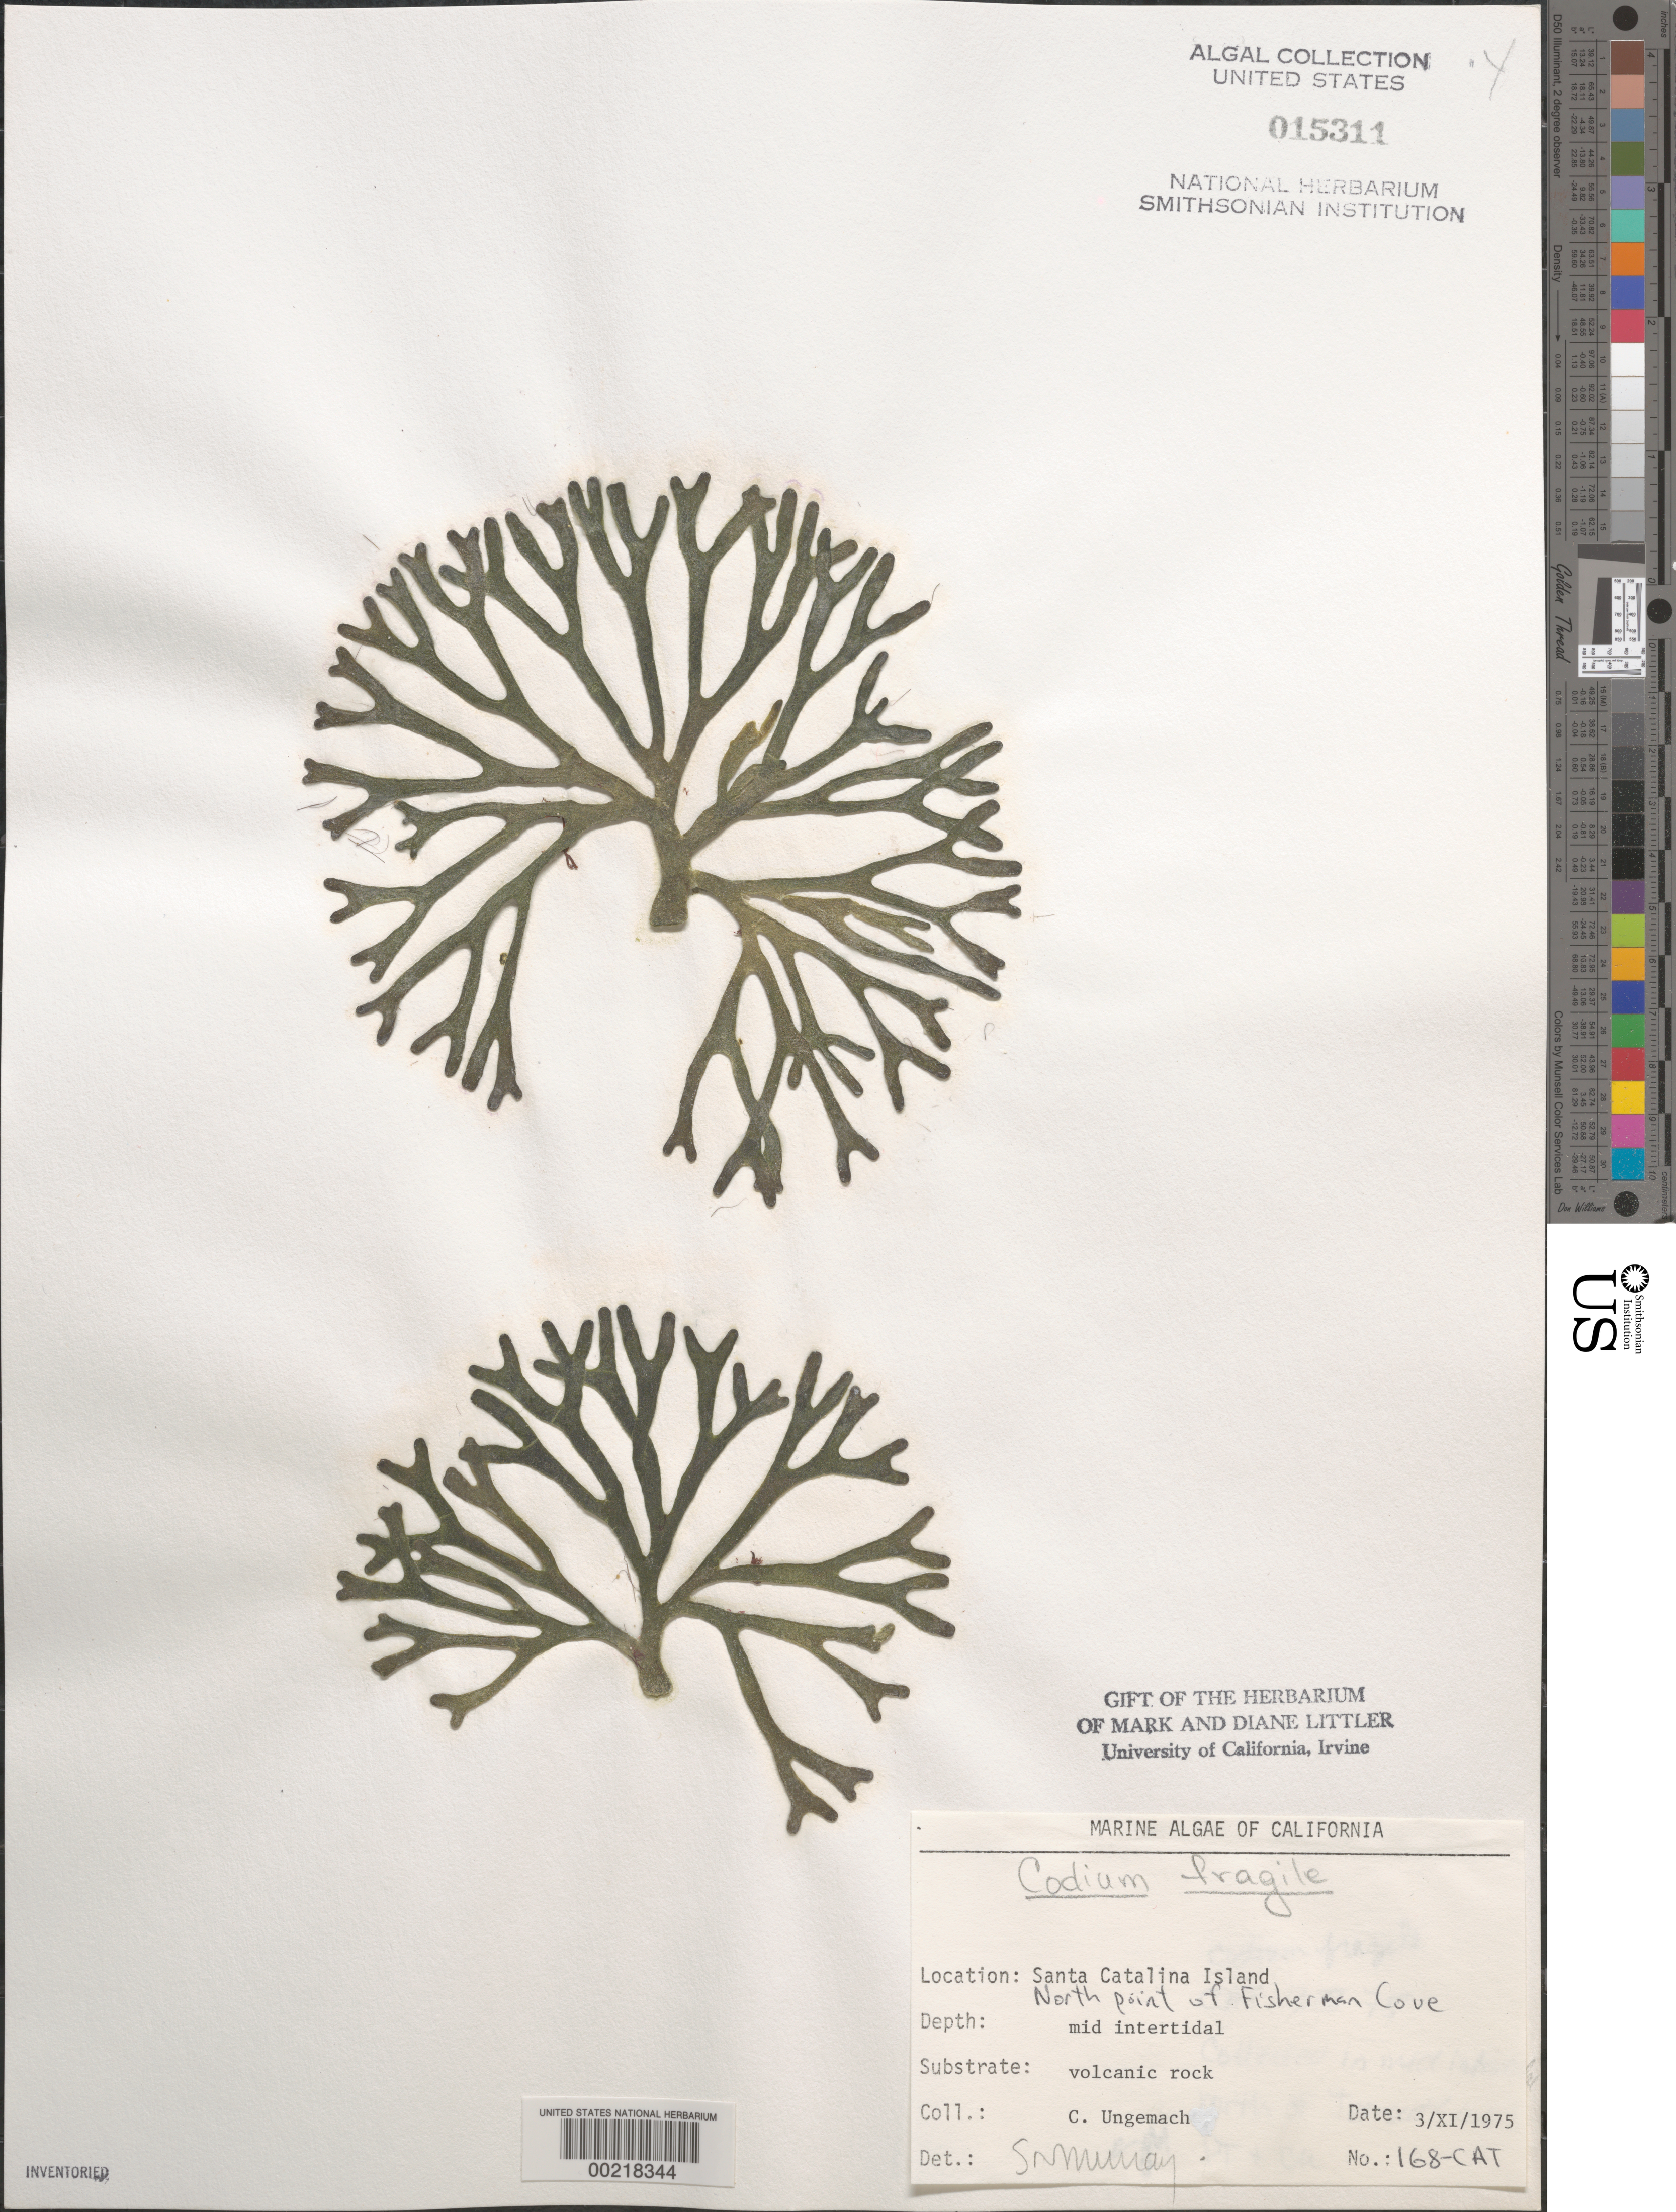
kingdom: Plantae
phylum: Chlorophyta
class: Ulvophyceae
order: Bryopsidales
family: Codiaceae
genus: Codium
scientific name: Codium fragile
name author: (Suringar) P. Hariot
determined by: Murray, S. N.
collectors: C. Ungemach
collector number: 168-cat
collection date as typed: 03 Nov 1975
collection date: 1975-11-03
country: United States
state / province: California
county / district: Los Angeles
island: Santa Catalina Island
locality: Fisherman Cove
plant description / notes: BLM-SOCALBIGHT Rocky Intertidal Survey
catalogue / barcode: US 15311